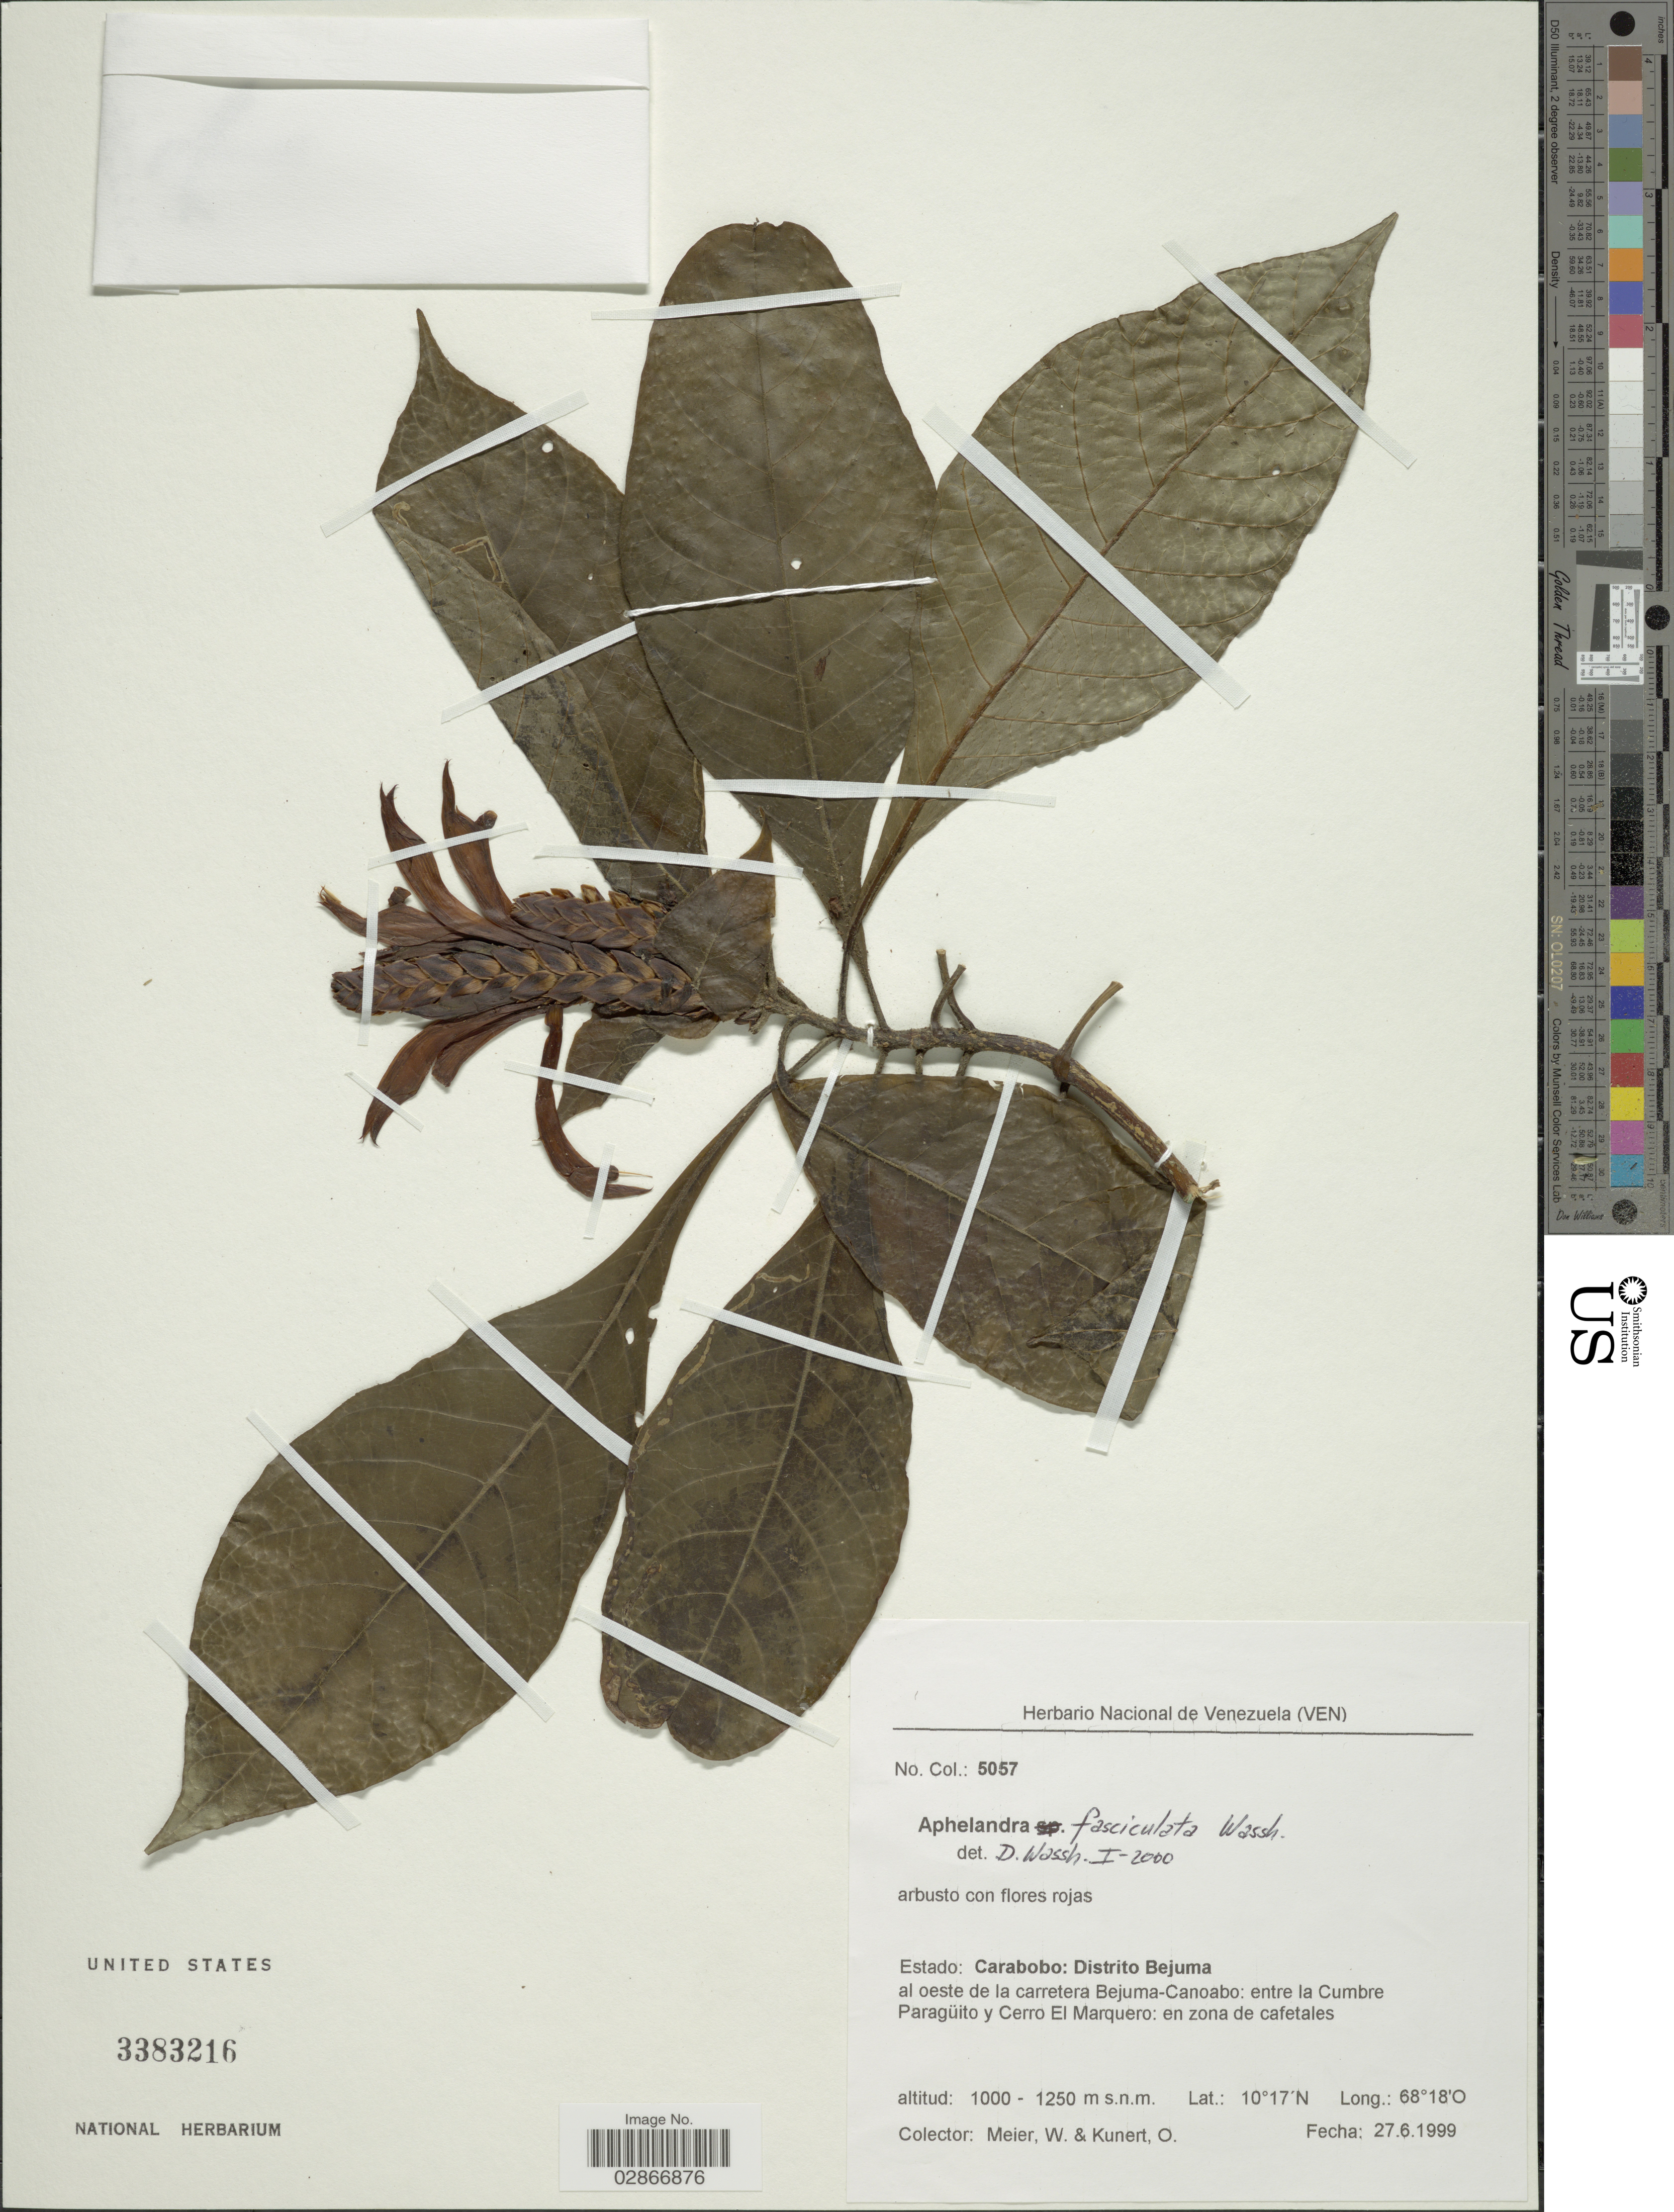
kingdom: Plantae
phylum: Tracheophyta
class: Magnoliopsida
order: Lamiales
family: Acanthaceae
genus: Aphelandra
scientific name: Aphelandra fasciculata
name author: Wassh.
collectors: W. Meier & O. Kunert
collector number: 5057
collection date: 1999-06-27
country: Venezuela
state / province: Carabobo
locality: Distrito Bejuma, al oeste de la carretera Bejuma-Canoabo: entre la Cumbre Paragüito y Cerro El Marquero.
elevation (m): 1000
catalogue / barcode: US 3383216